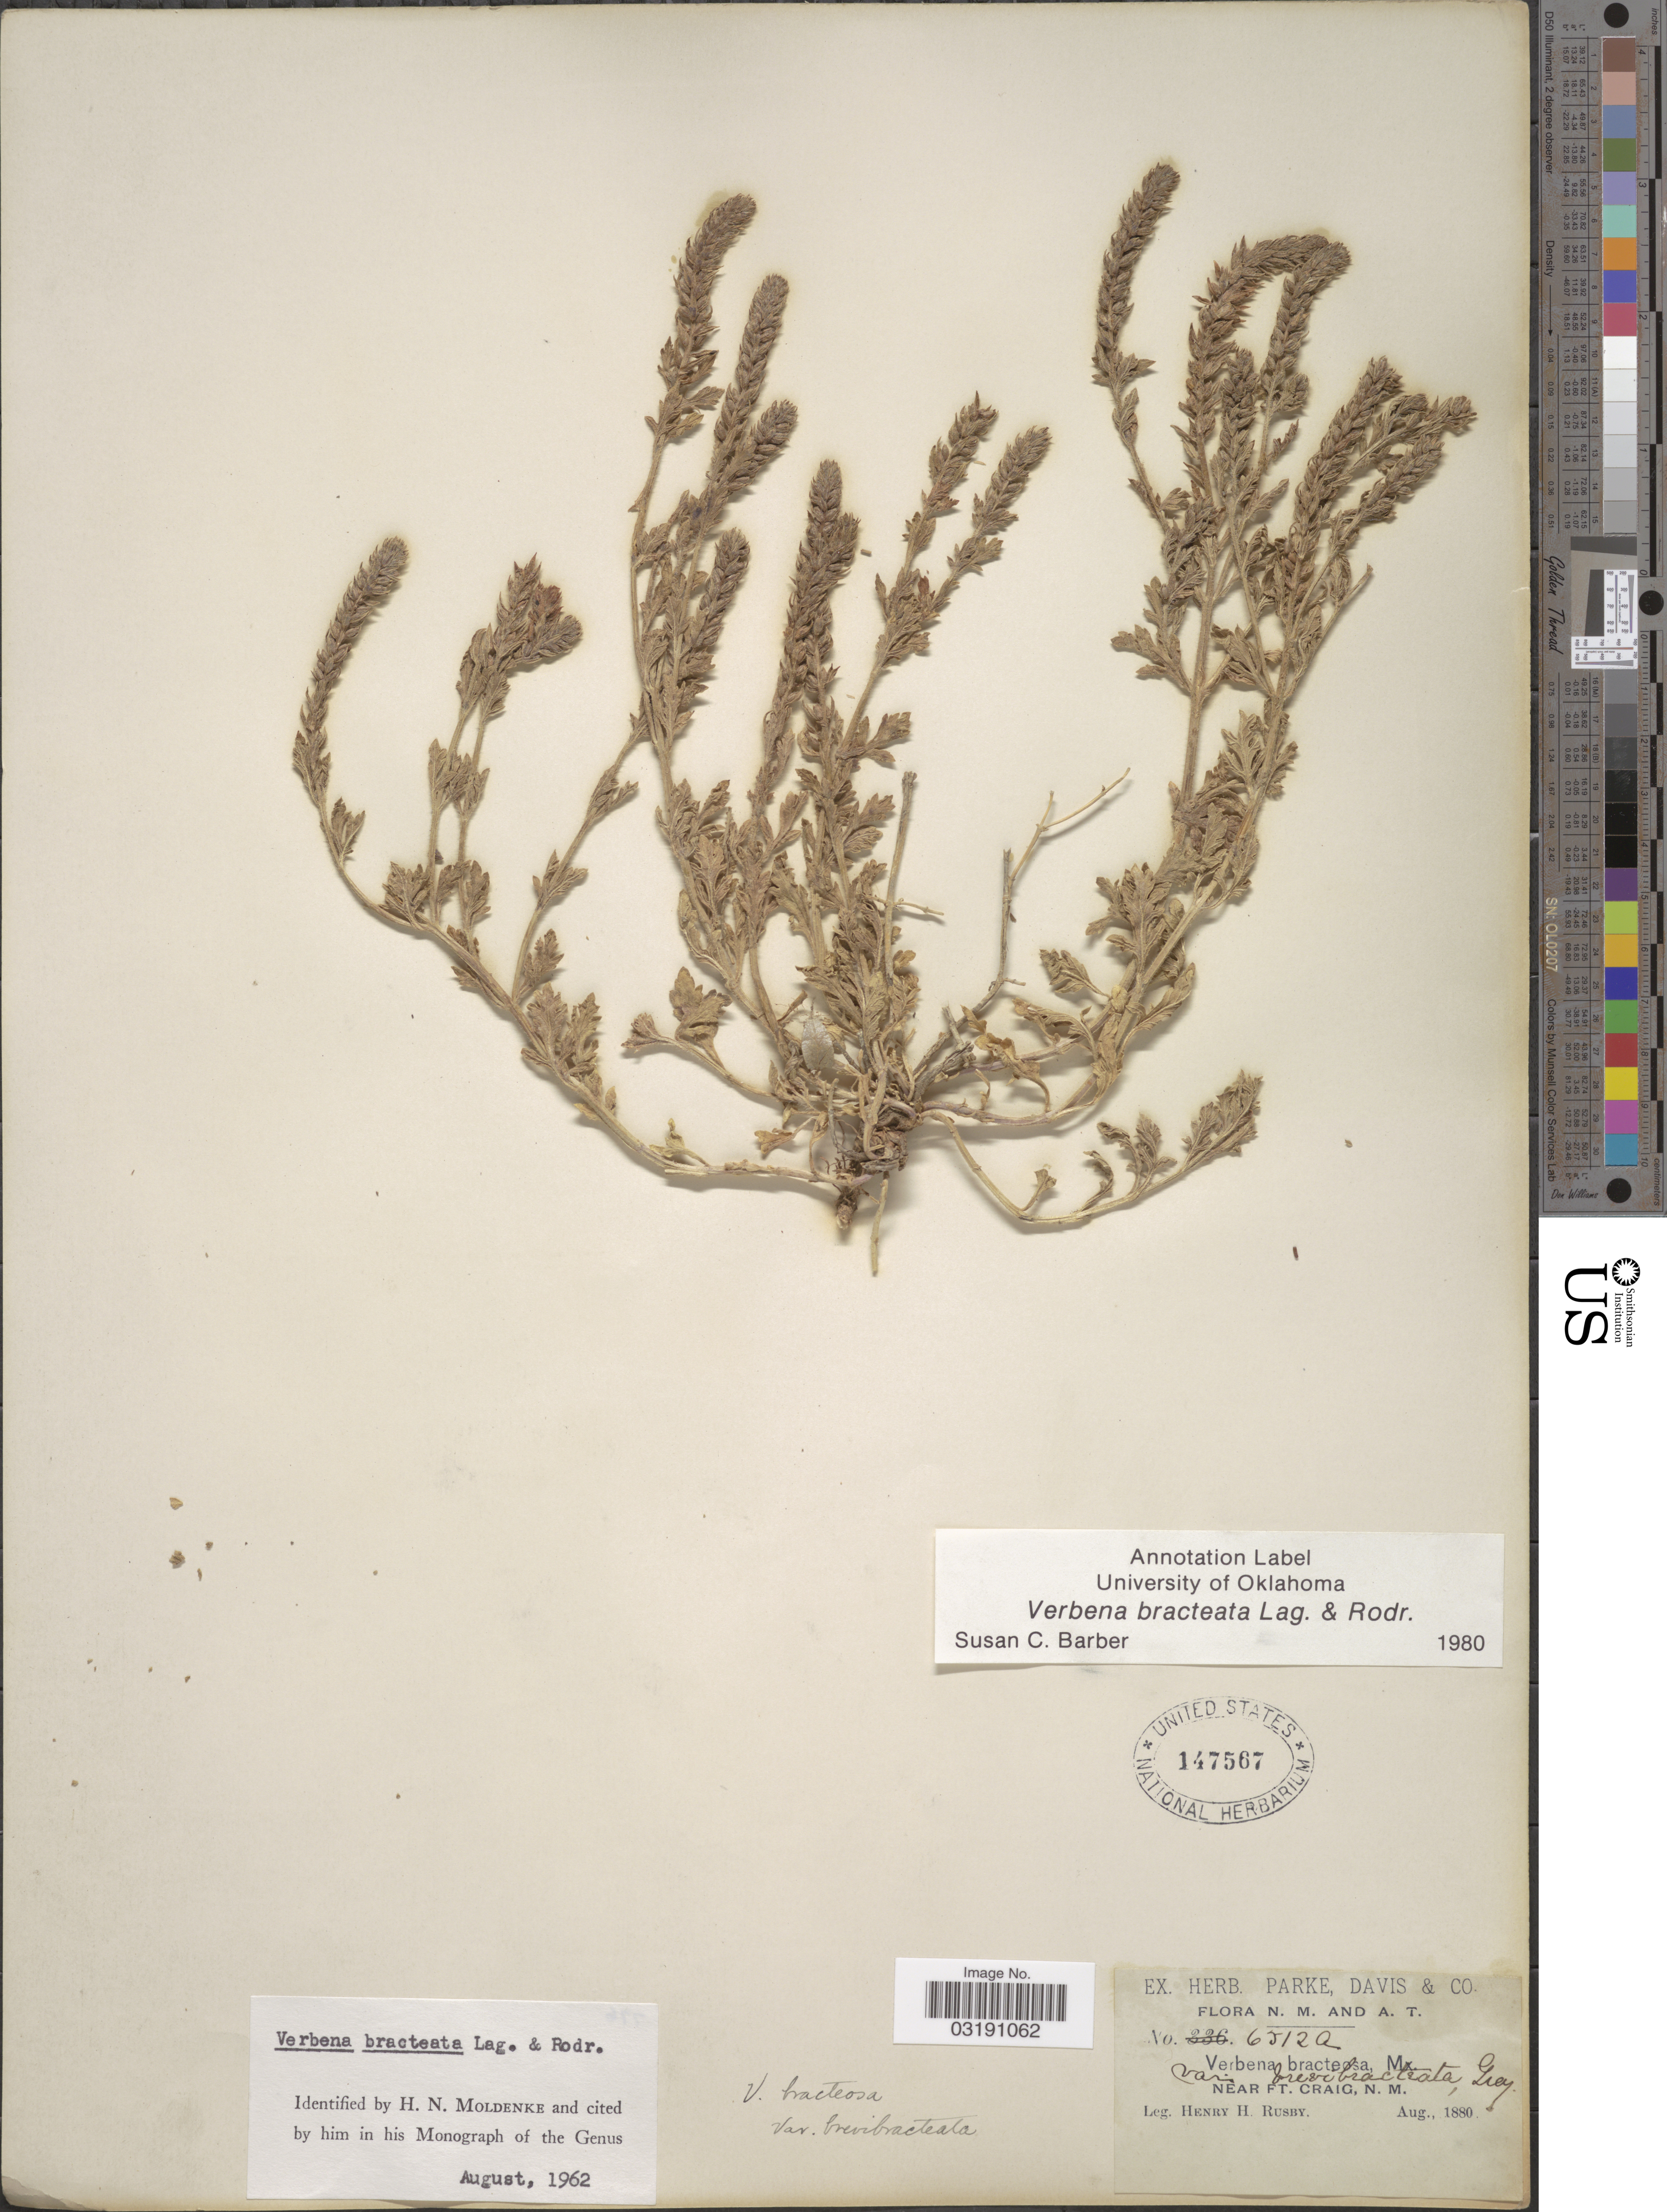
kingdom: Plantae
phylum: Tracheophyta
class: Magnoliopsida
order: Lamiales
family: Verbenaceae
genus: Verbena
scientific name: Verbena bracteata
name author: Cav. ex Lag. & Rodr.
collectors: H. H. Rusby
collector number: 6512a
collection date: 1880-08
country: United States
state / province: New Mexico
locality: Near Ft. Craig, N. M.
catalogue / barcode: US 147567